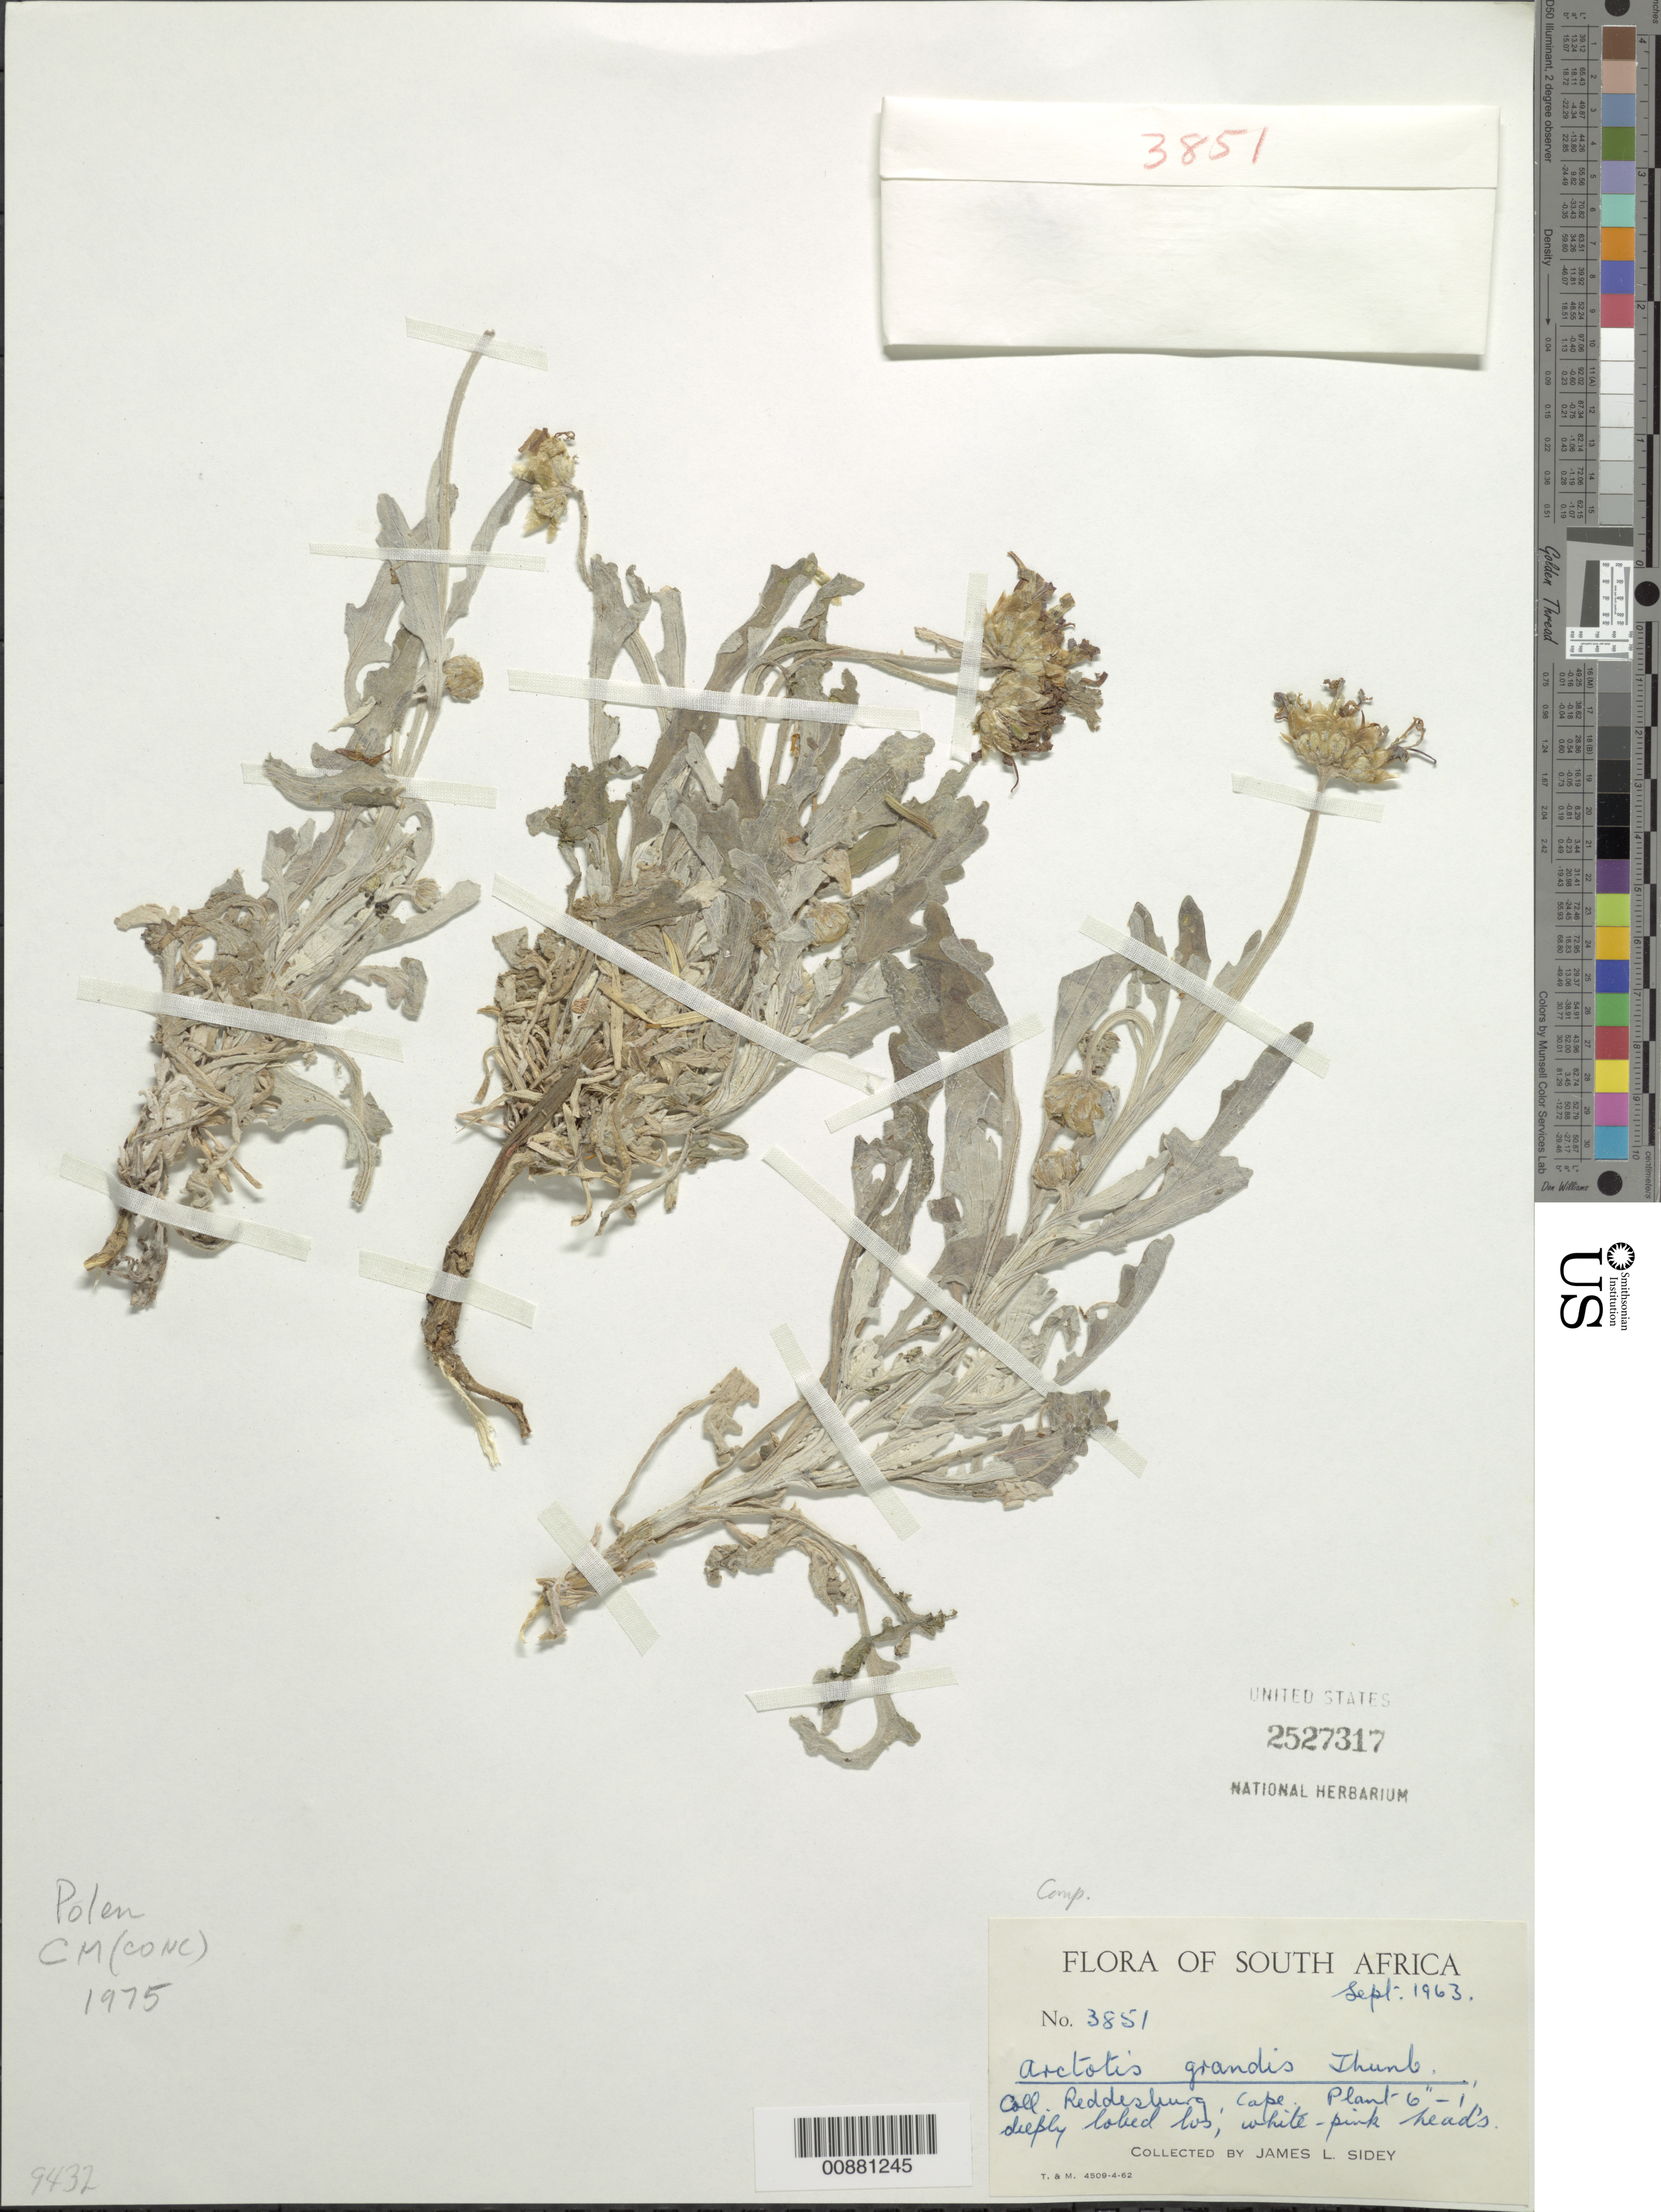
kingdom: Plantae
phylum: Tracheophyta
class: Magnoliopsida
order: Asterales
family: Asteraceae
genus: Arctotis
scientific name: Arctotis stoechadifolia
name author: P.J. Bergius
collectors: J. L. Sidey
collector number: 3851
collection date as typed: September 1963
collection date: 1963-09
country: South Africa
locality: Reddesburg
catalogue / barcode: US 2527317